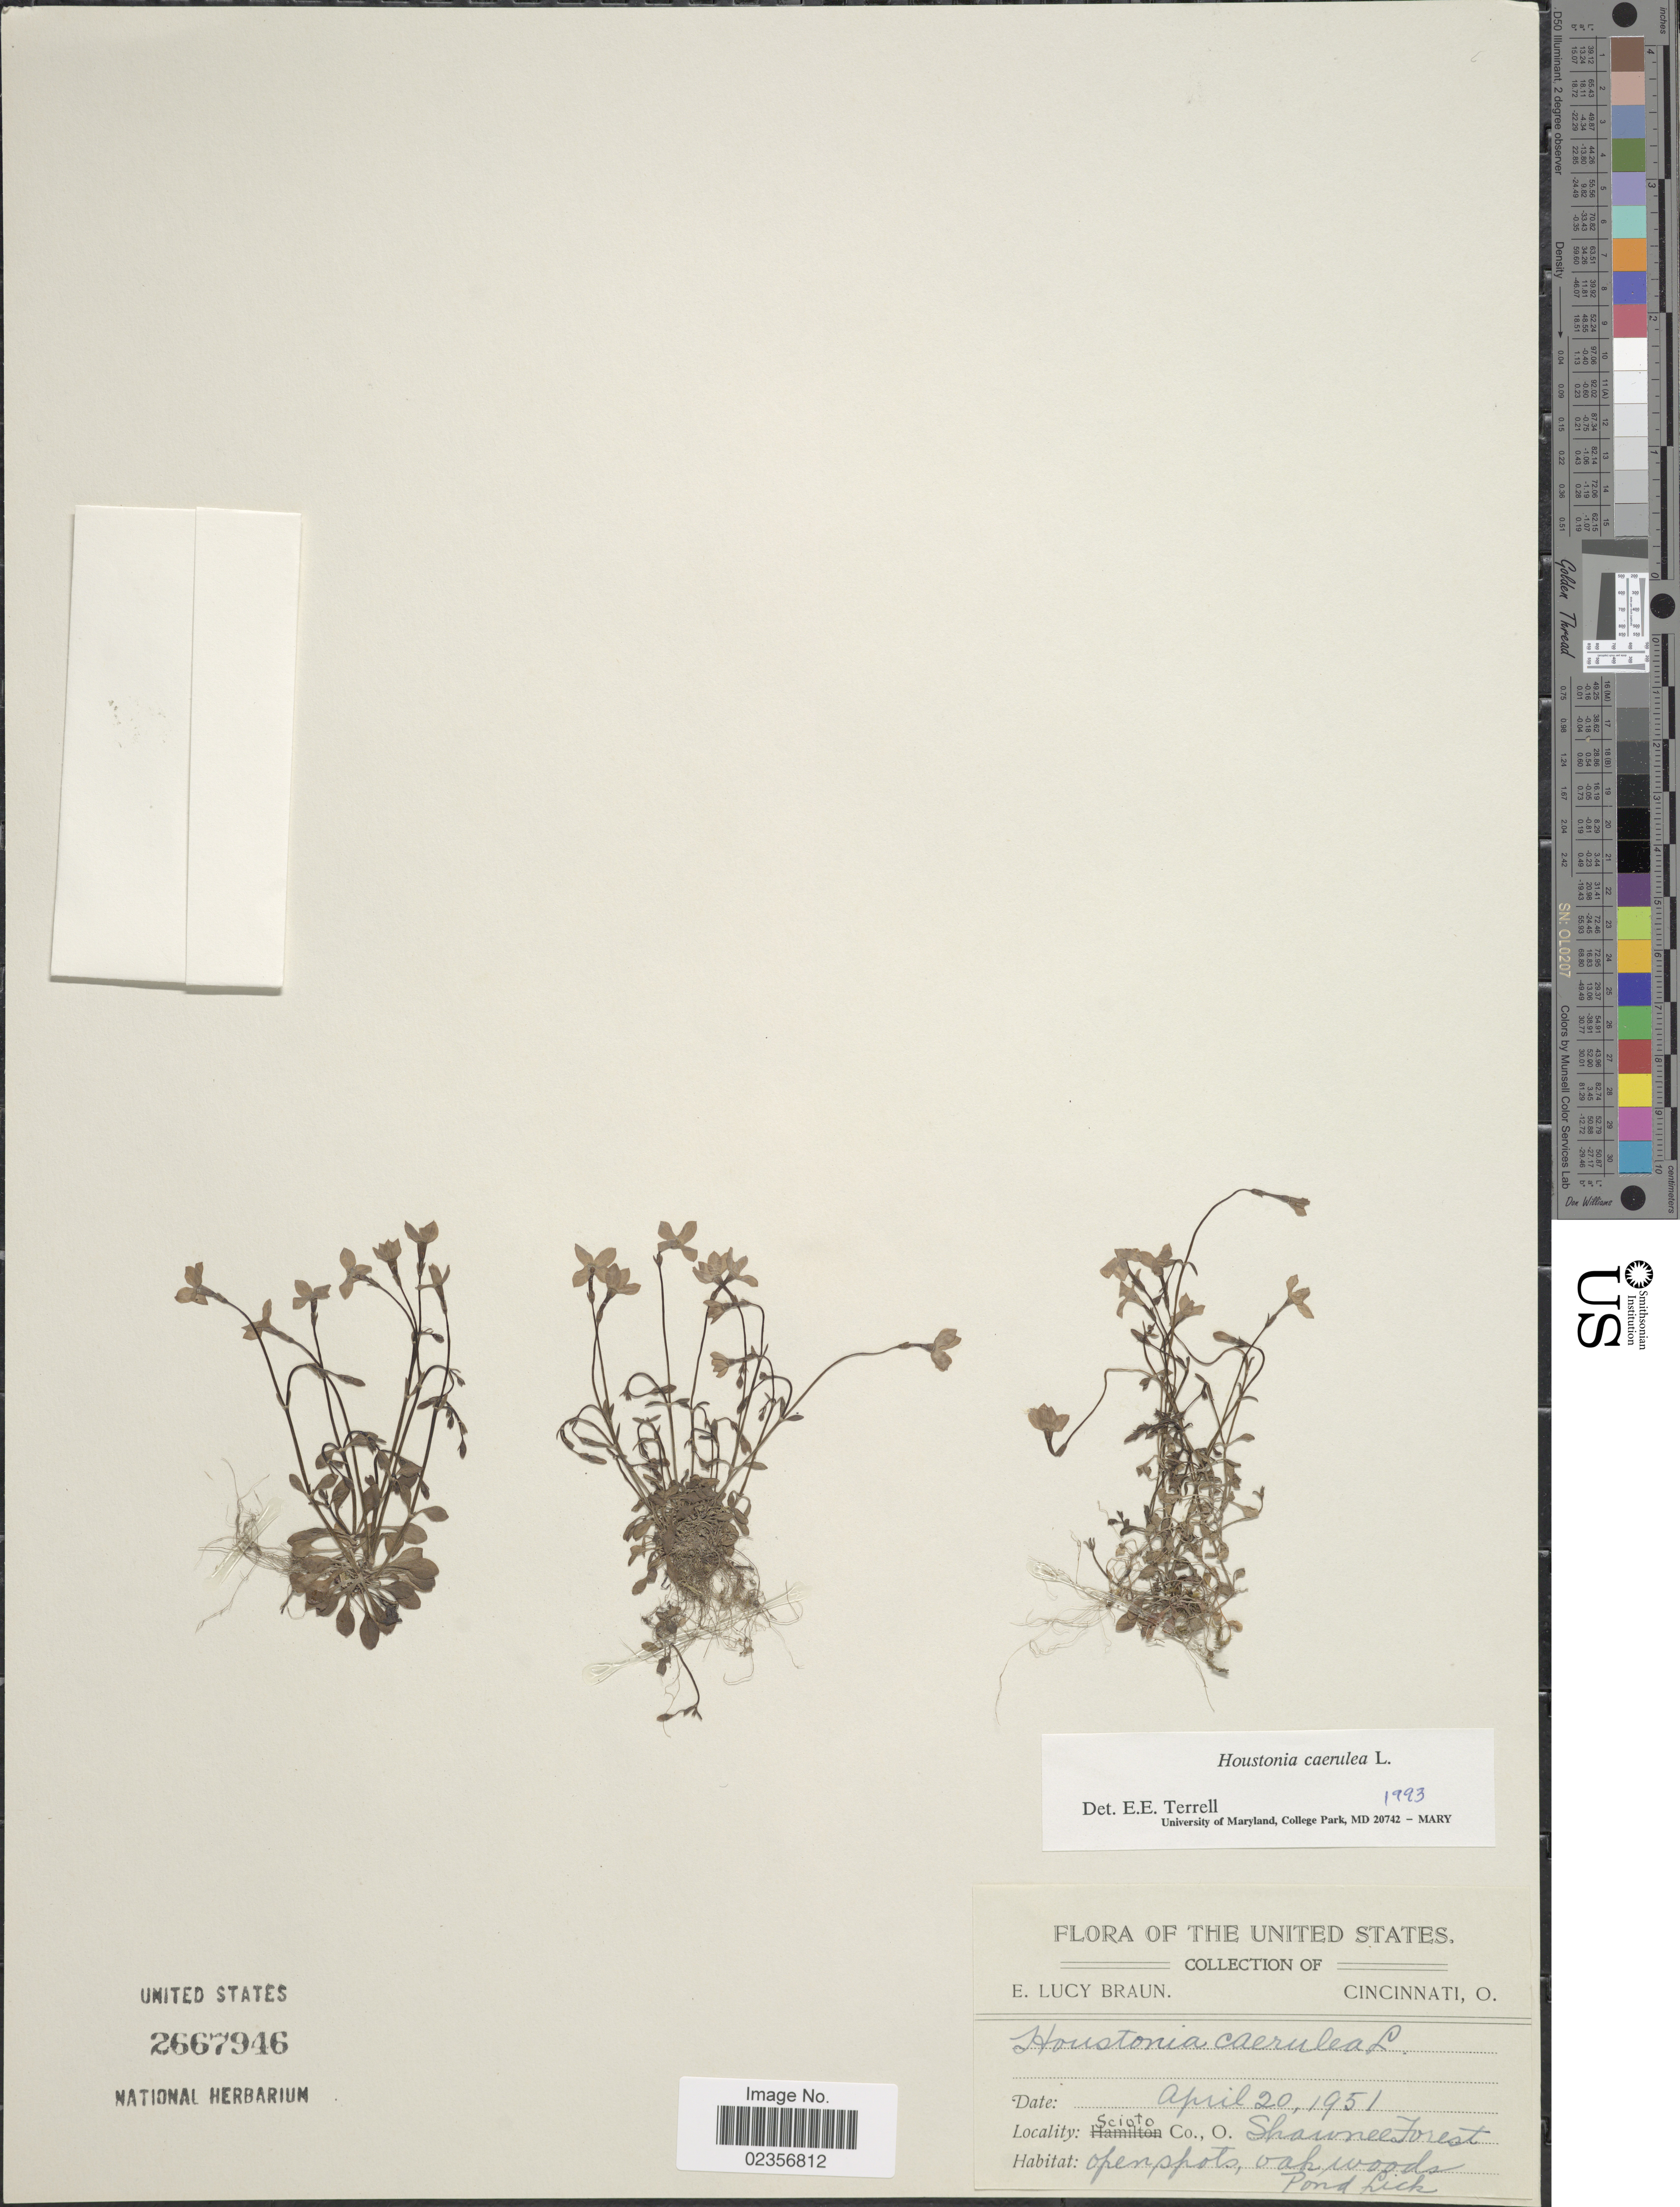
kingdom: Plantae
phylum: Tracheophyta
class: Magnoliopsida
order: Gentianales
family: Rubiaceae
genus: Houstonia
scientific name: Houstonia caerulea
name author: L.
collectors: E. L. Braun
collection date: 1951-04-20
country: United States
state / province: Ohio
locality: Scioto Co. Shawnee Forest. Pond Lick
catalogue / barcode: US 2667946